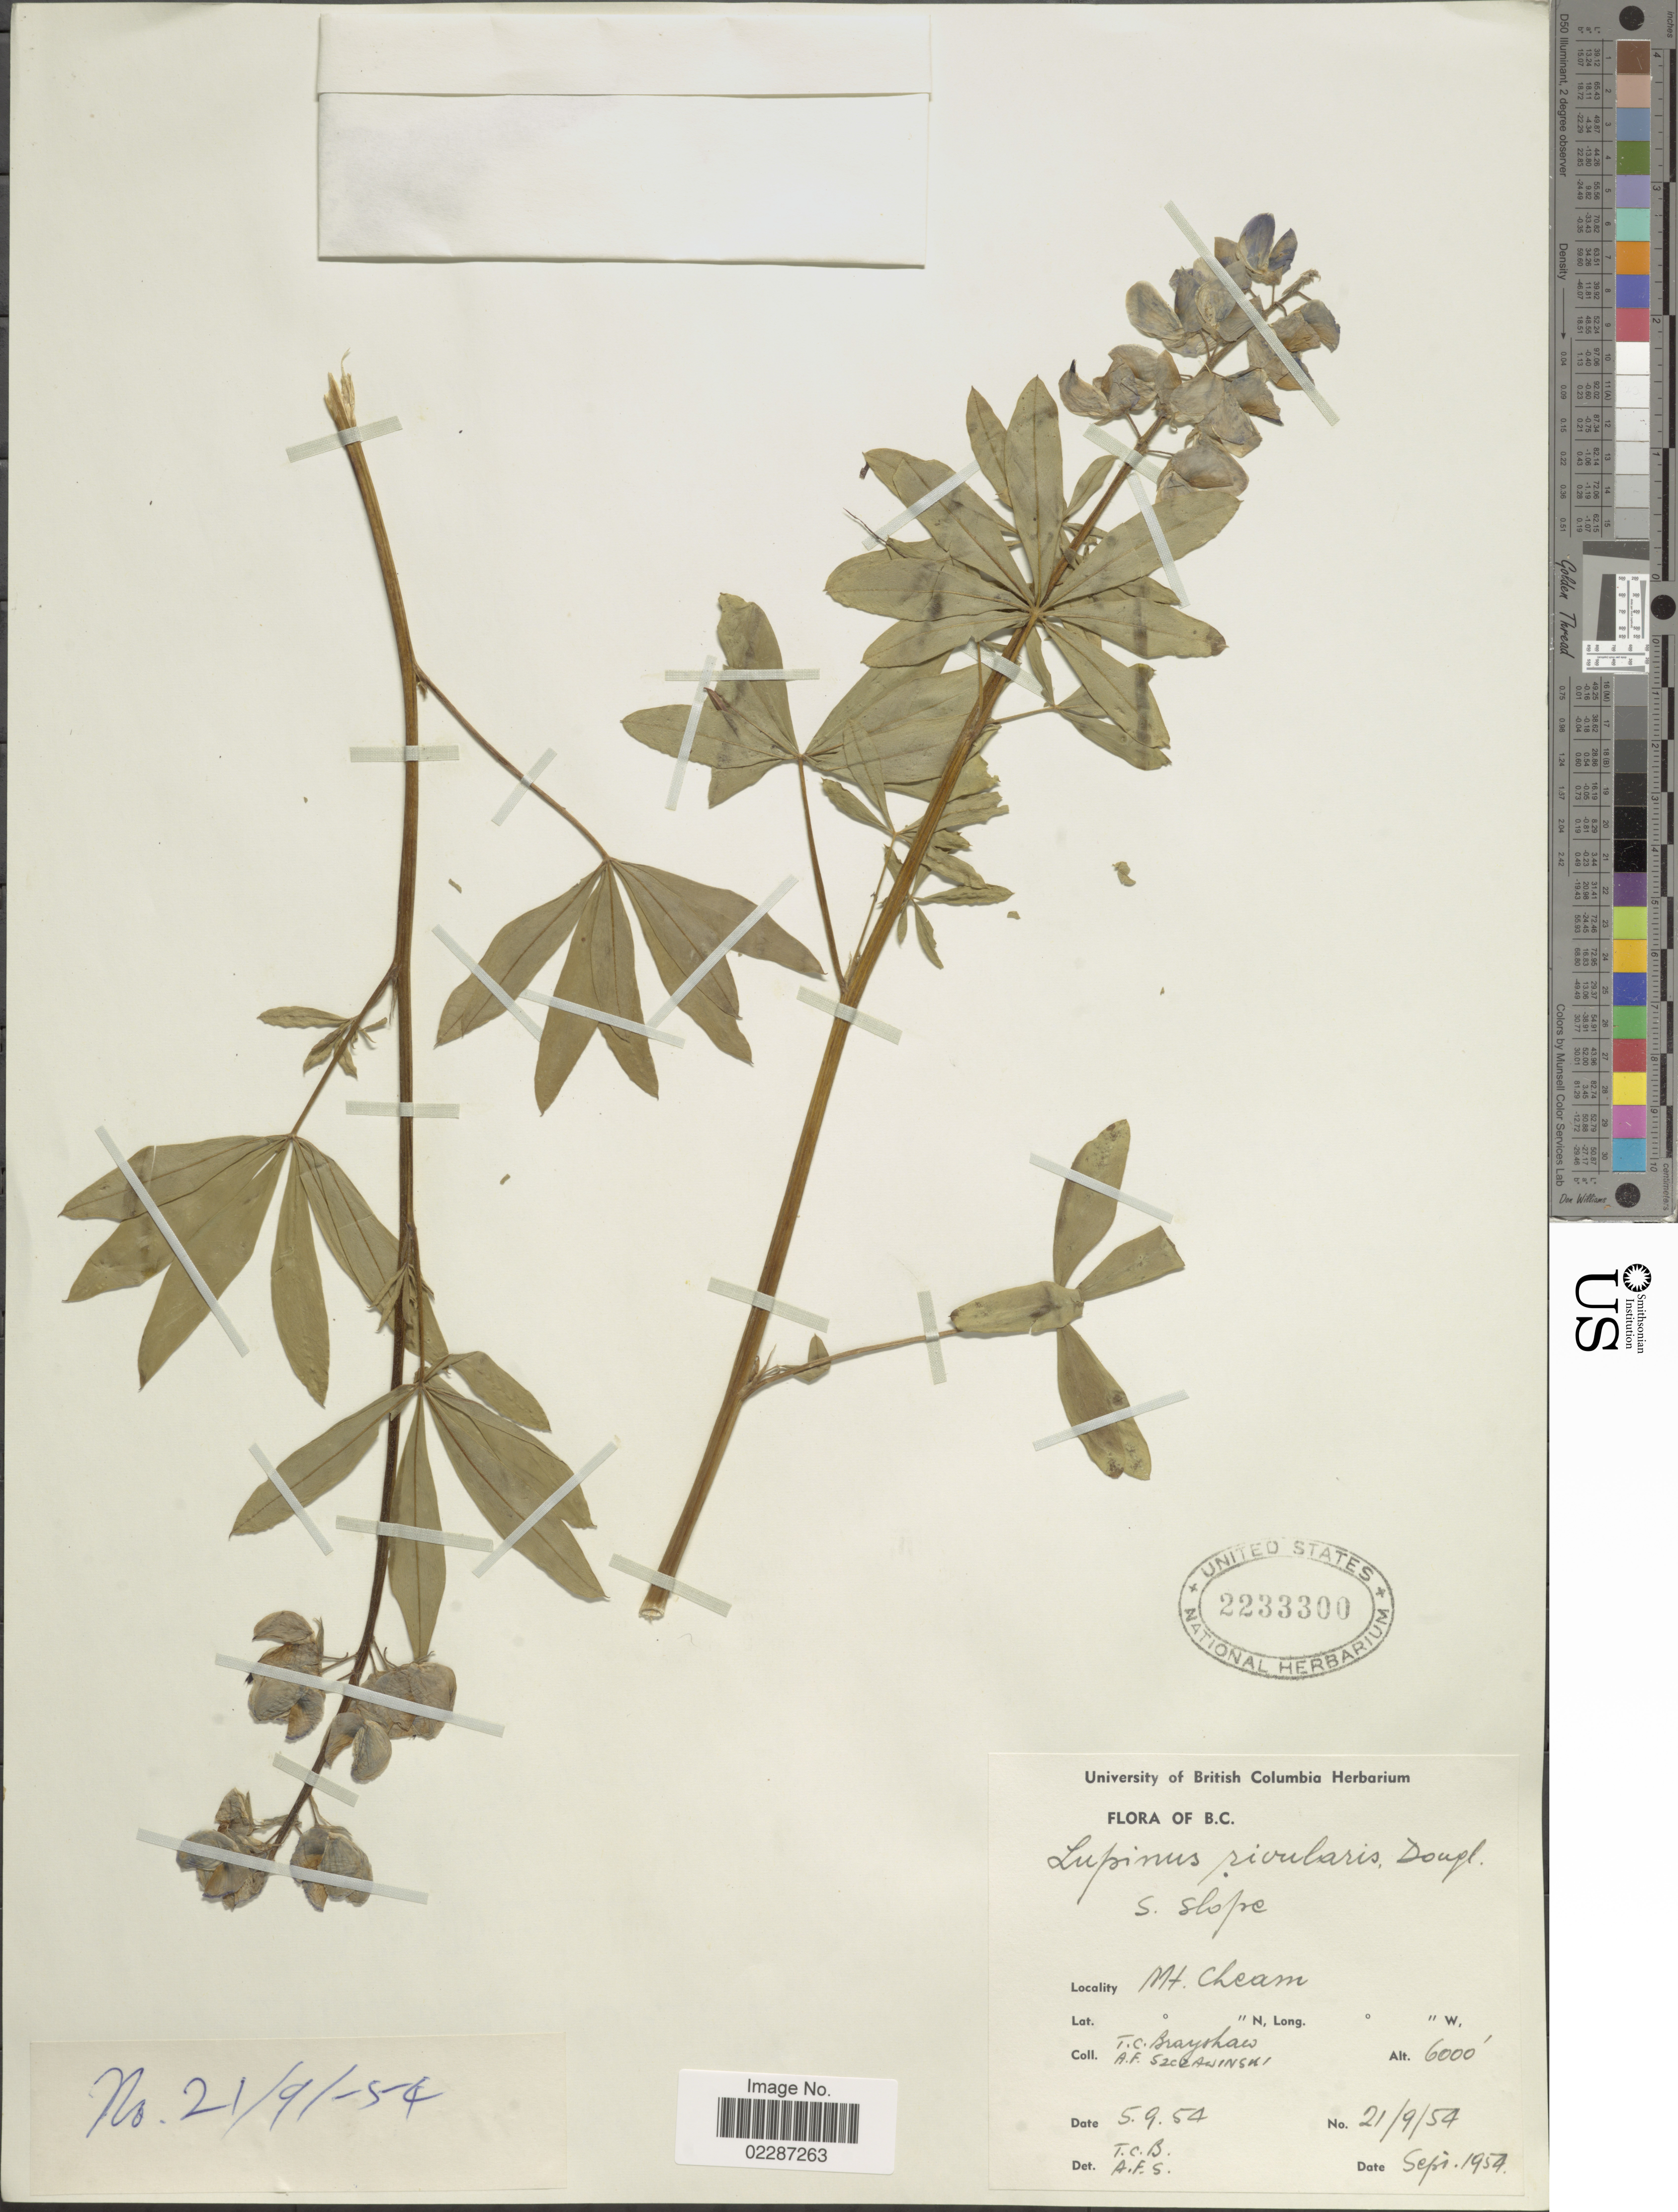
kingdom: Plantae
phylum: Tracheophyta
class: Magnoliopsida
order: Fabales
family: Fabaceae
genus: Lupinus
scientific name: Lupinus rivularis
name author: Lindl.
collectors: T. Brayshaw & A. Szczawinski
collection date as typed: Transcribed d/m/y: 21/9/54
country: Canada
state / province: British Columbia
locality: Mt. Cheam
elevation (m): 1829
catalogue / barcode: US 2233300